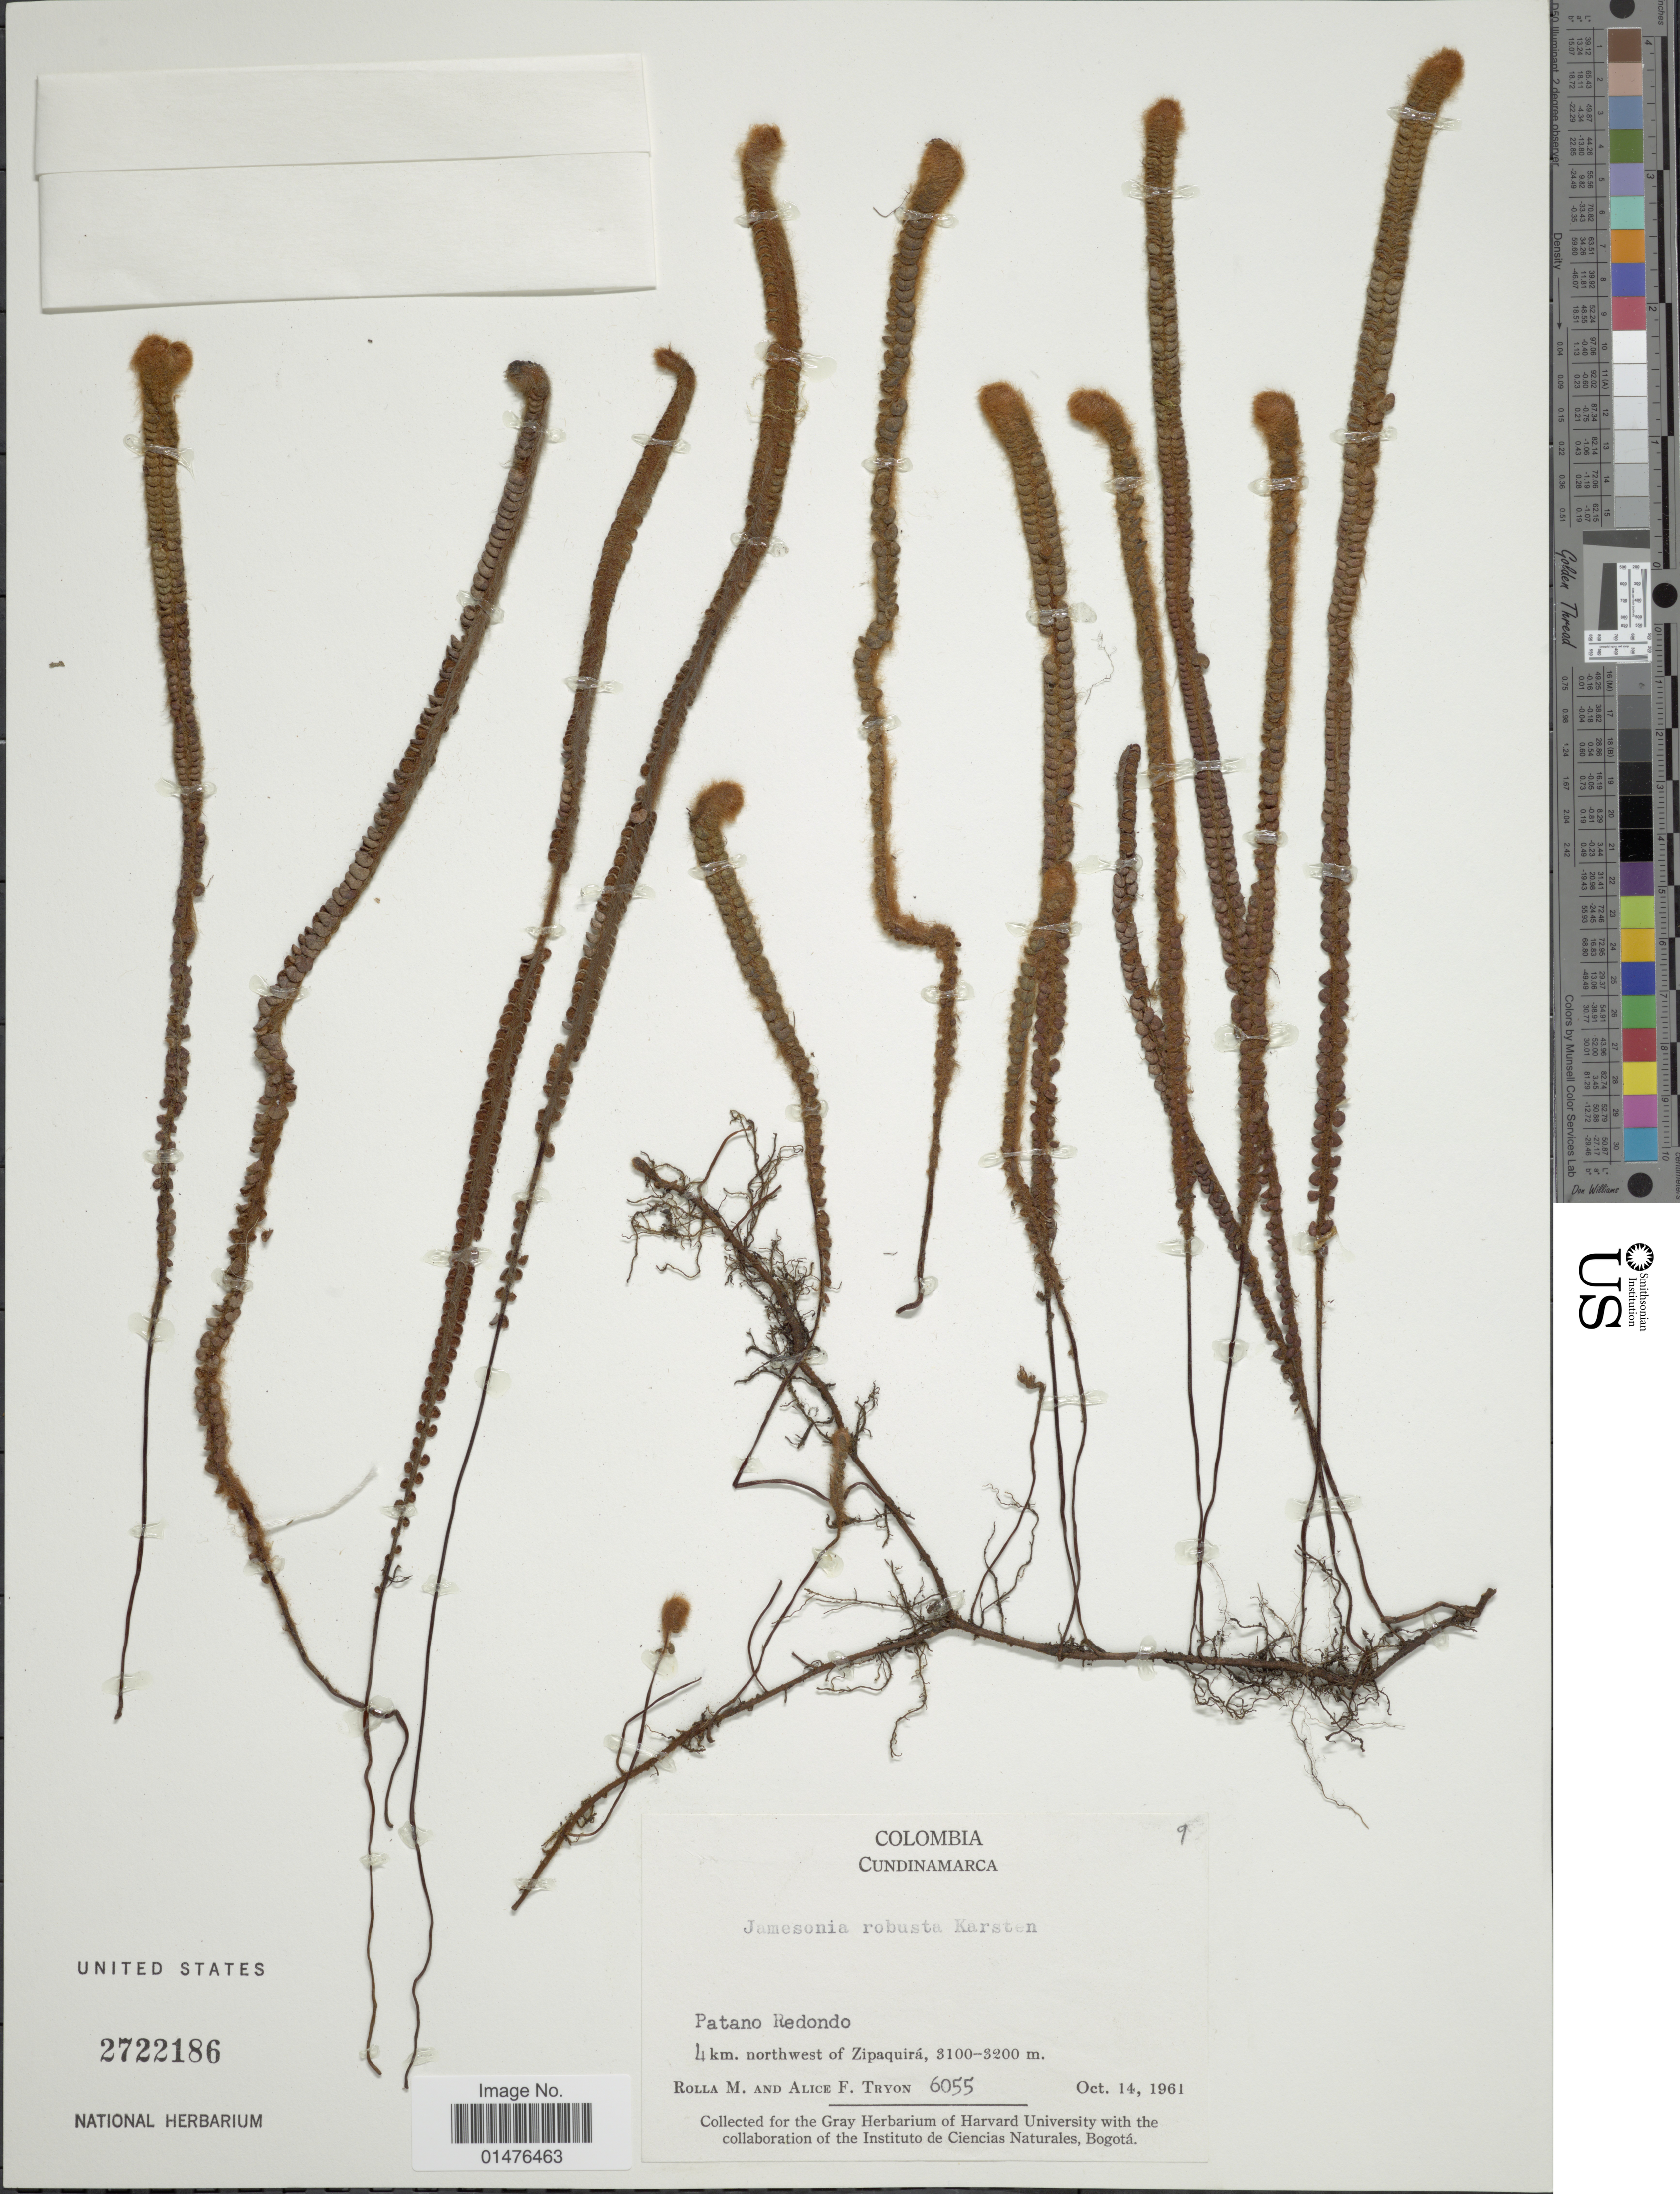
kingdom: Plantae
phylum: Tracheophyta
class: Polypodiopsida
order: Polypodiales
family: Pteridaceae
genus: Jamesonia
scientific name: Jamesonia robusta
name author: H. Karst.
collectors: M. Rolla & A. F. Tryon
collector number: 6055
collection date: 1961-10-14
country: Colombia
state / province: Cundinamarca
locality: Patano Redondo. 4km. northwest of Zipaquirá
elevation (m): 3100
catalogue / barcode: US 2722186